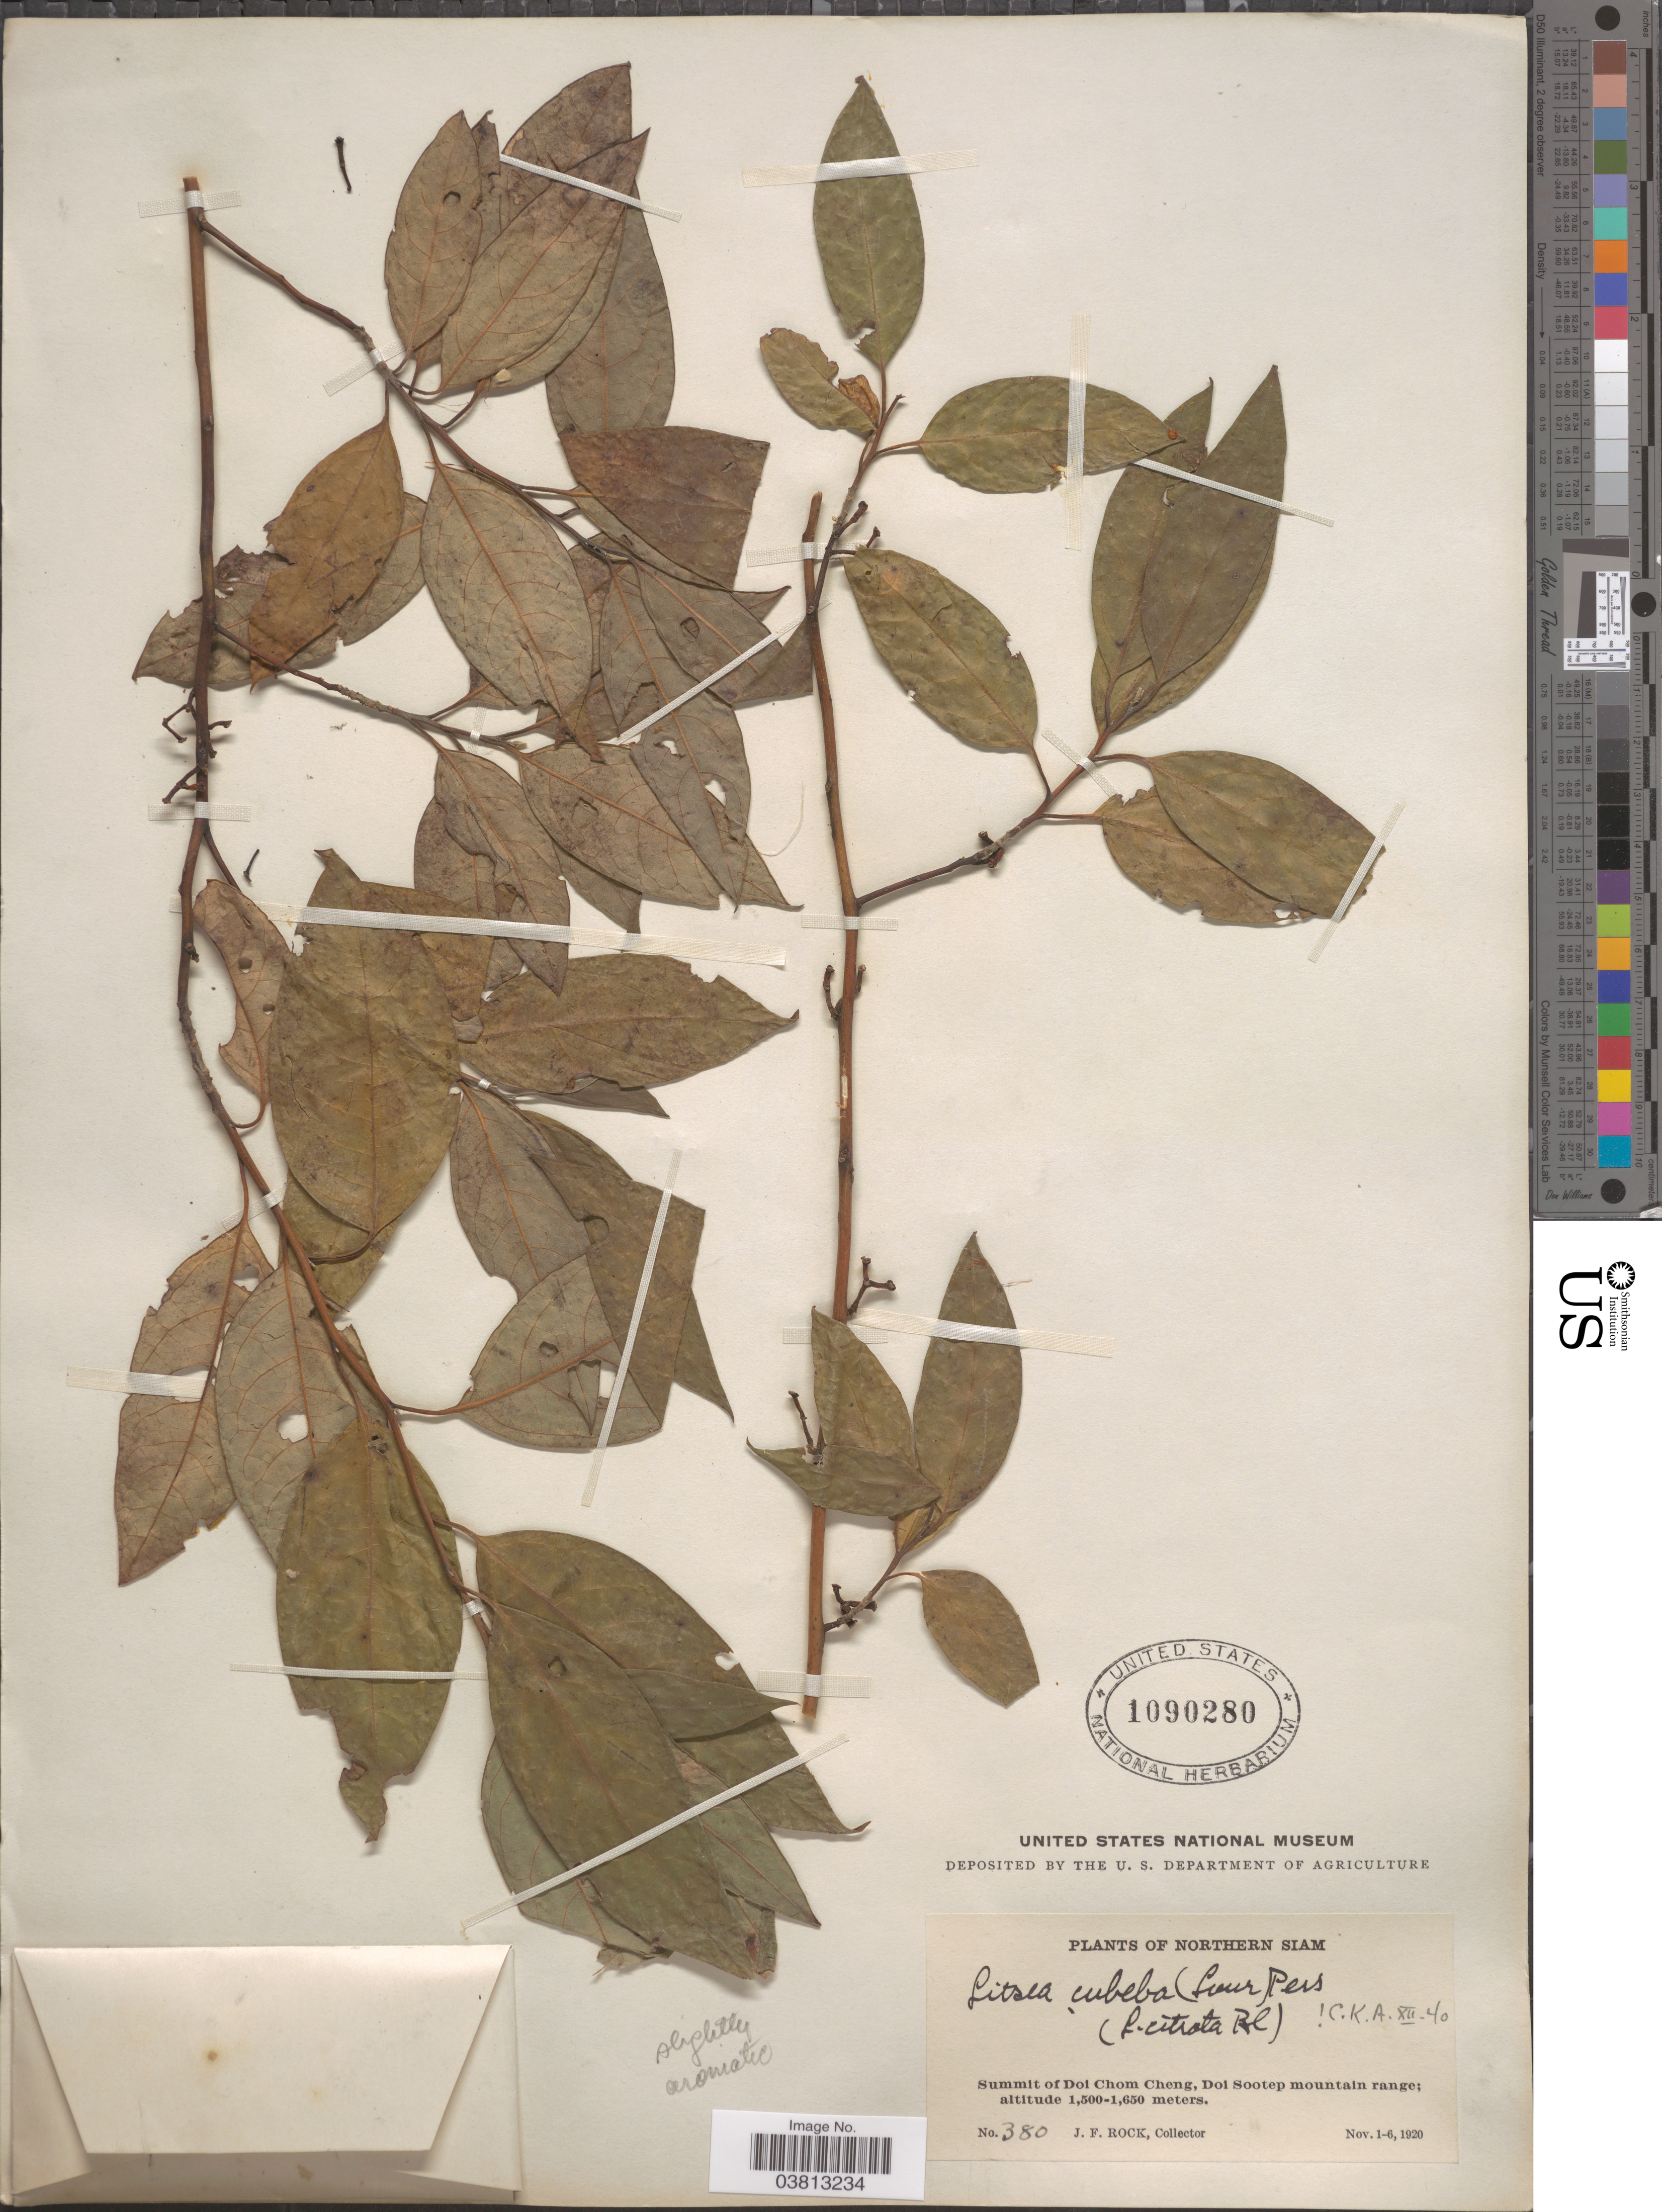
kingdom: Plantae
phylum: Tracheophyta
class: Magnoliopsida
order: Laurales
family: Lauraceae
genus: Litsea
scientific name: Litsea cubeba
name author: (Lour.) Pers.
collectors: J. Rock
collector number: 380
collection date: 1920-11-01/1920-11-06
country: Thailand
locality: Northern Siam. Summit of Doi Chom Cheng, Doi Sootep mountain range.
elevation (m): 1500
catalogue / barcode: US 1090280